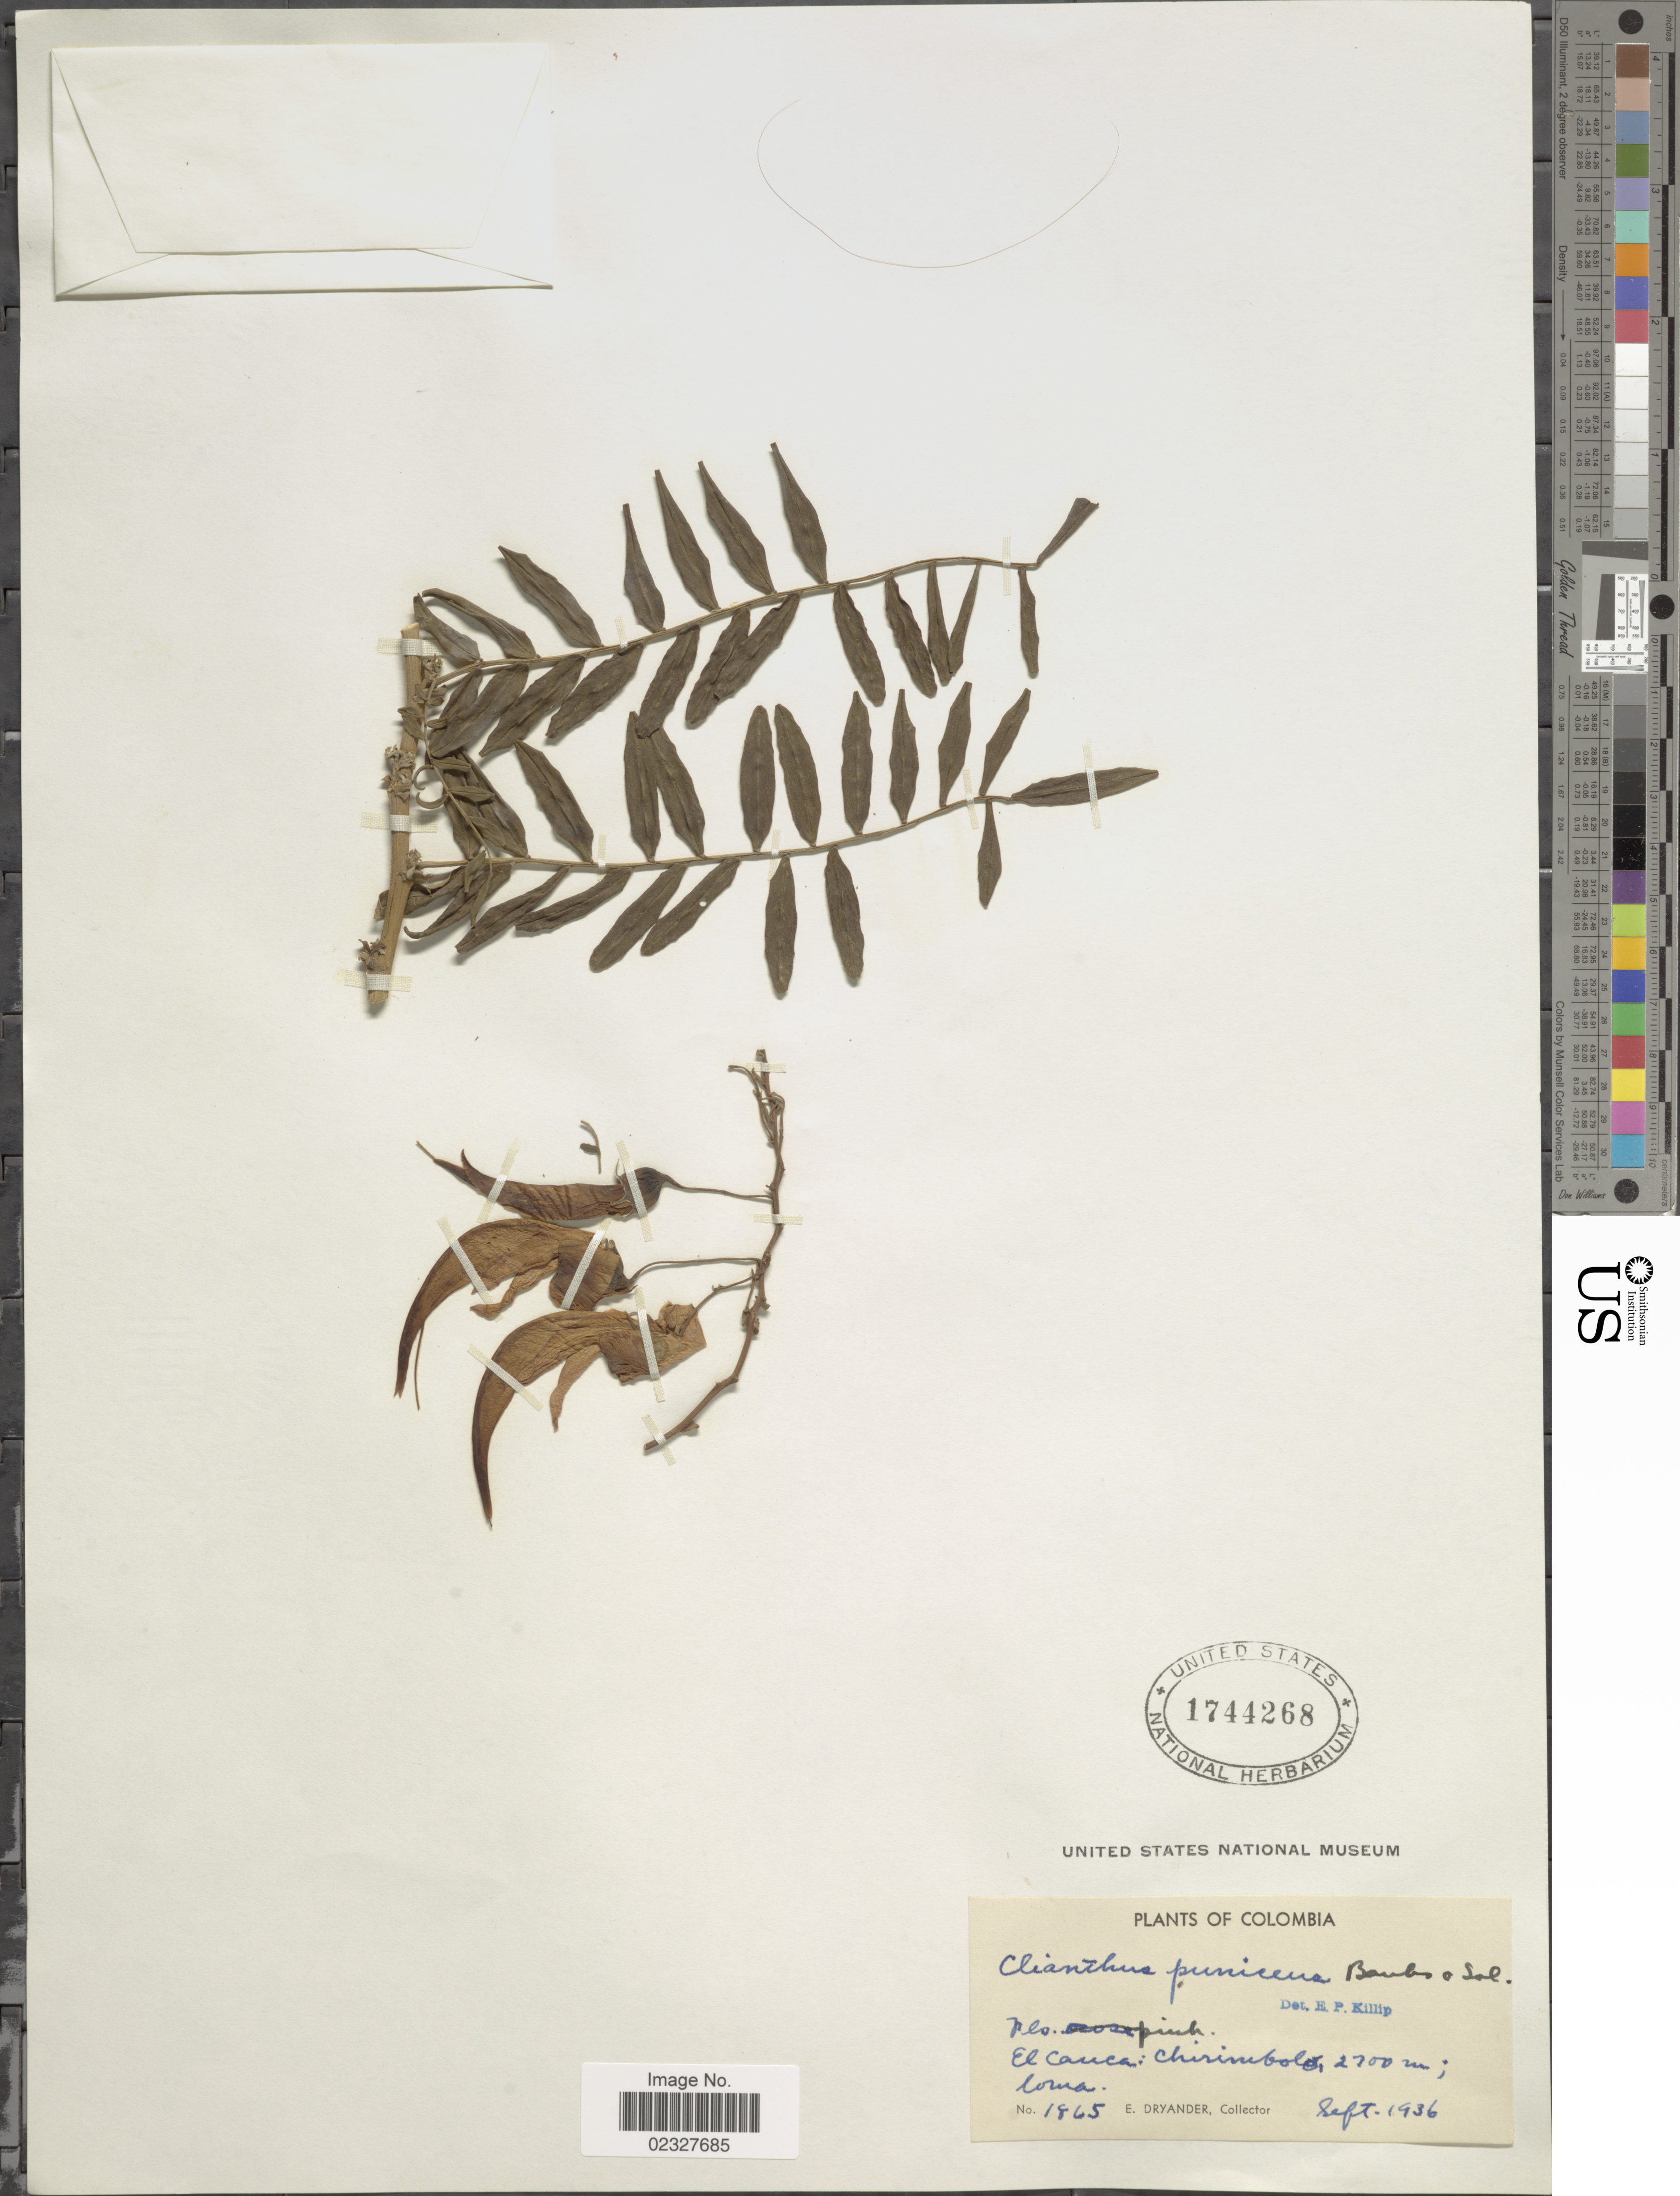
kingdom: Plantae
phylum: Tracheophyta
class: Magnoliopsida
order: Fabales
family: Fabaceae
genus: Clianthus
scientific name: Clianthus puniceus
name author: (G. Don) Sol. & Lindl.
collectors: E. Dryander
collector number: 1865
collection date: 1936-09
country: Colombia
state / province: Cauca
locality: El Cauca: Chirimbolo.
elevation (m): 2700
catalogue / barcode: US 1744268